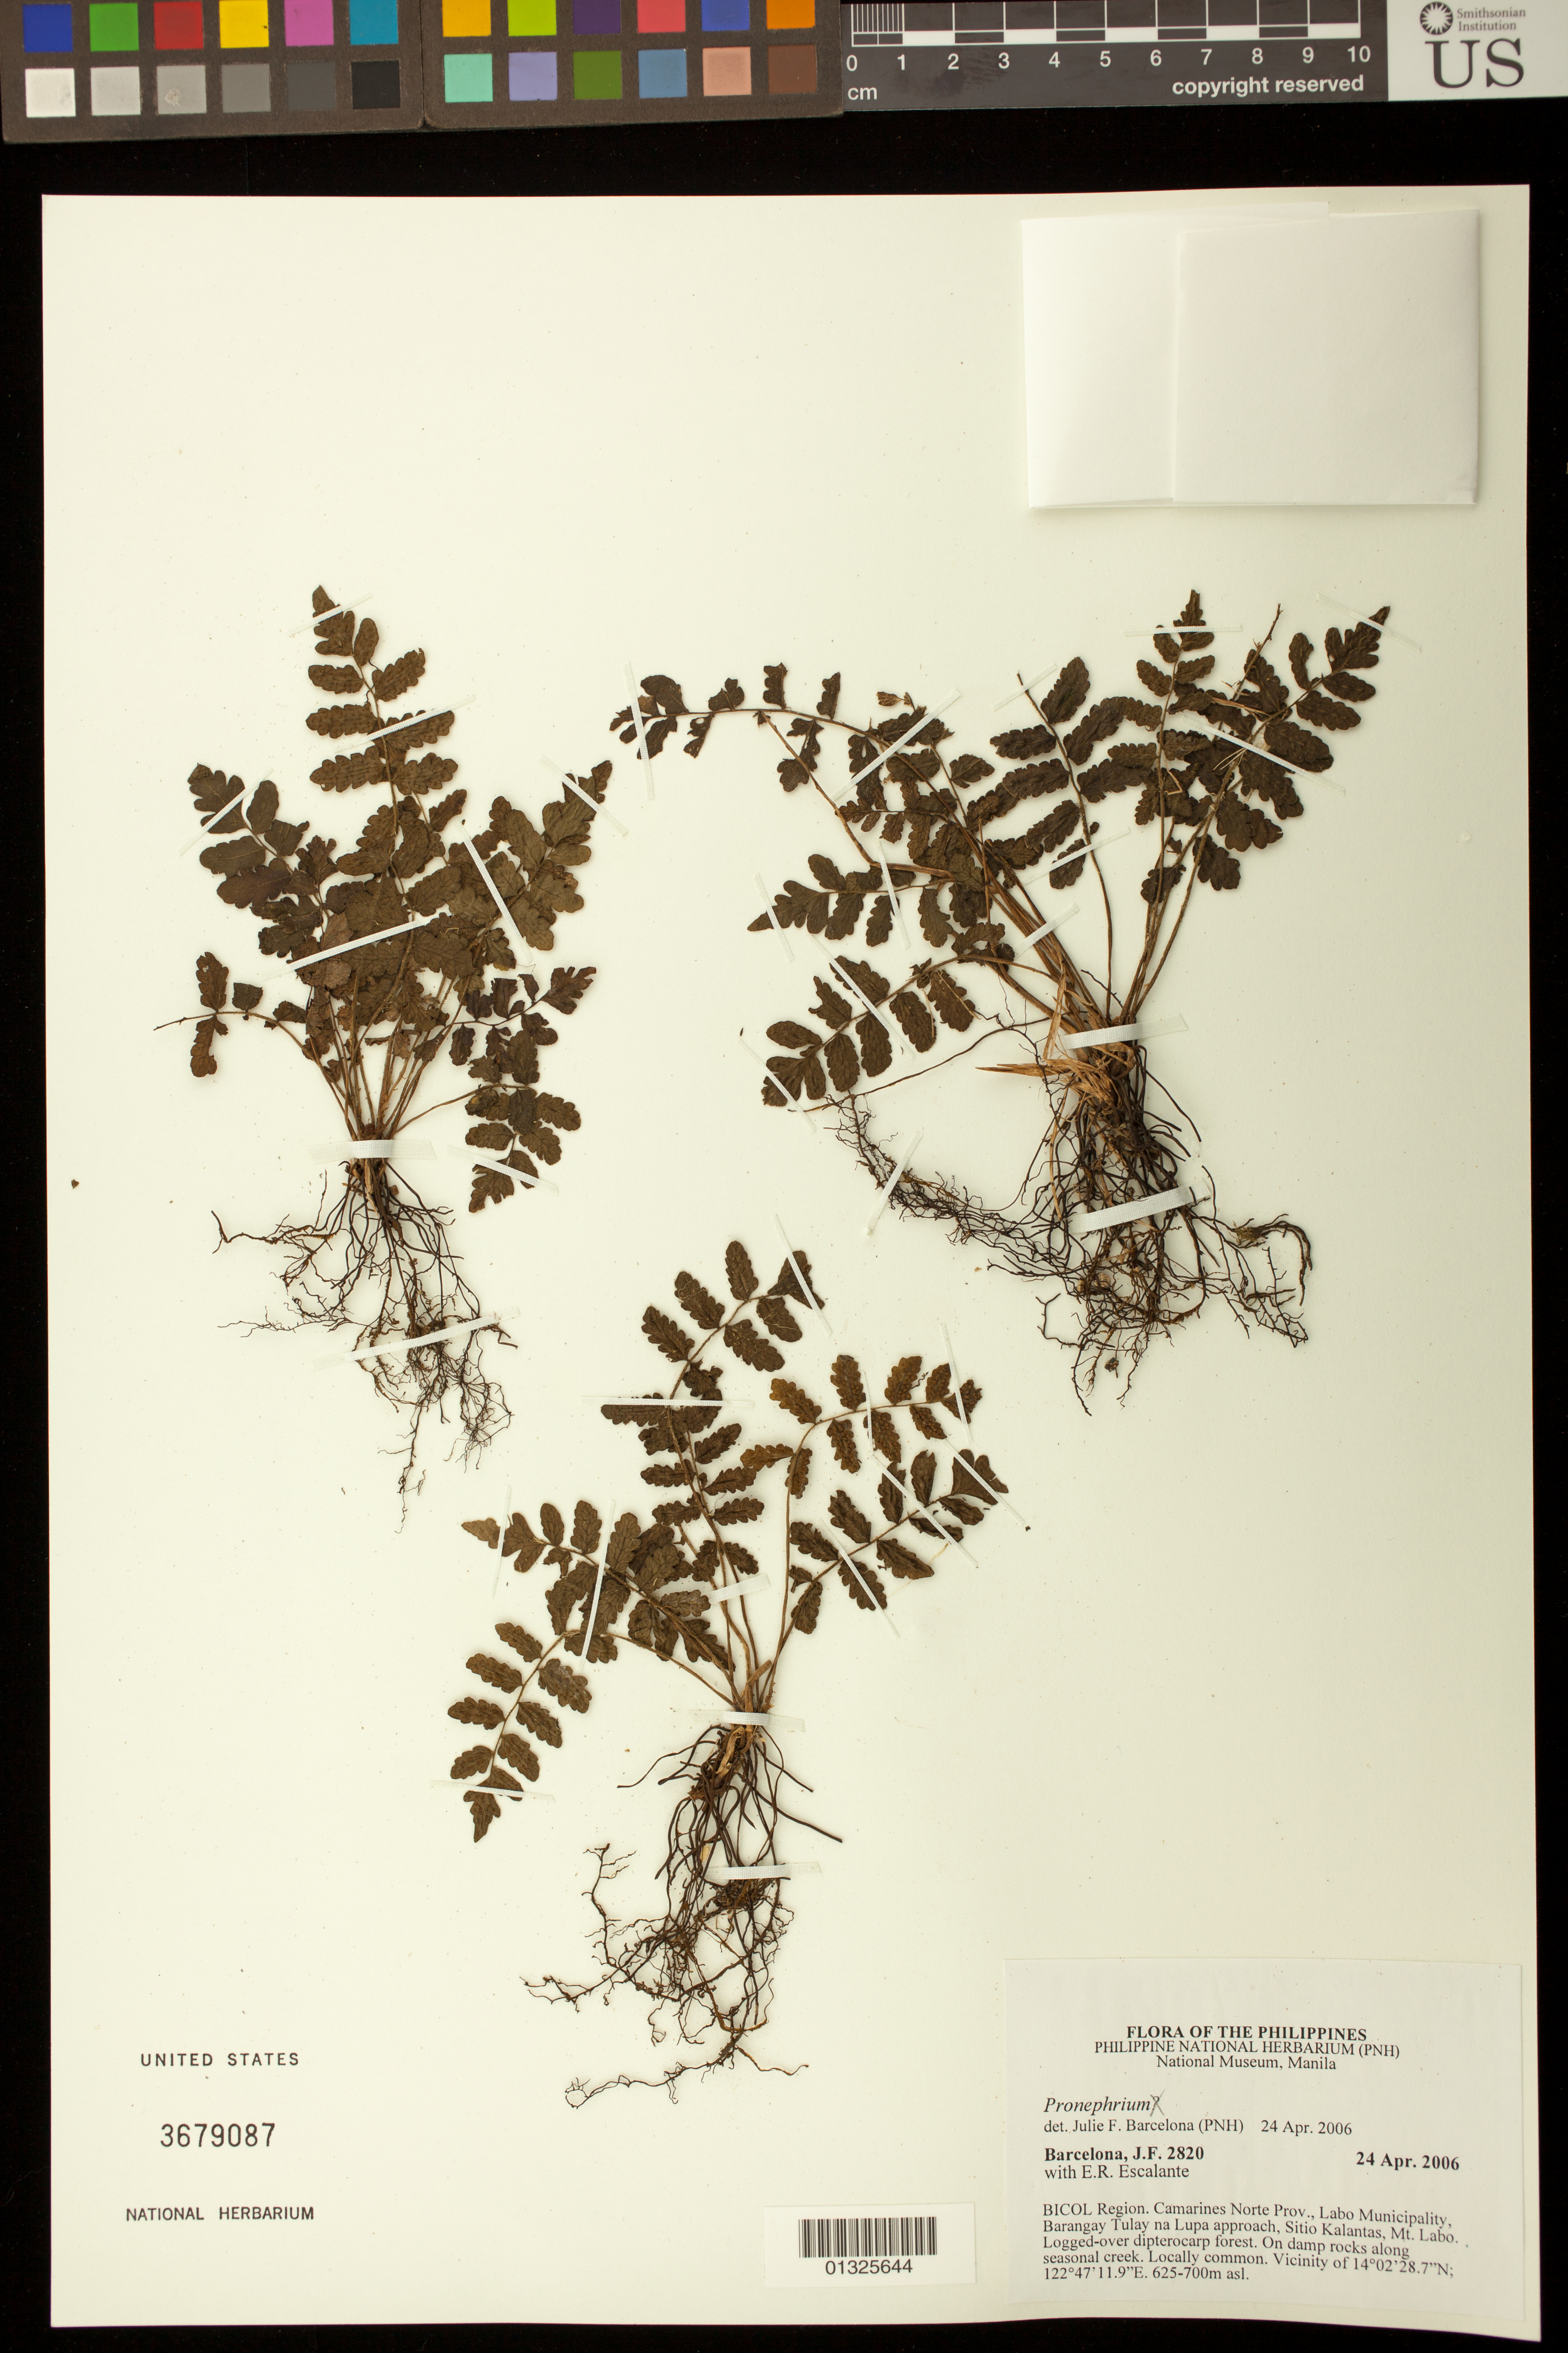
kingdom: Plantae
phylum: Tracheophyta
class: Polypodiopsida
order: Polypodiales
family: Thelypteridaceae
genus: Pronephrium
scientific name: Pronephrium sp.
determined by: Barcelona, J. F.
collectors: J. F. Barcelona & E. Escalante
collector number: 2820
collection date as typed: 24 Apr 2006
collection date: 2006-04-24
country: Philippines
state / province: Bicol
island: Luzon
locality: Bicol Region. Camarines Norte Prov., Labo Municipality, Barangay Tulay na Lupa approach, Sitio Kalantas, Mt. Labo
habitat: Logged-over dipterocarp forest. On damp rocks along seasonal creek.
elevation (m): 625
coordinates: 14 02 28.7 N, 122 47 11.9 E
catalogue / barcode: US 3679087